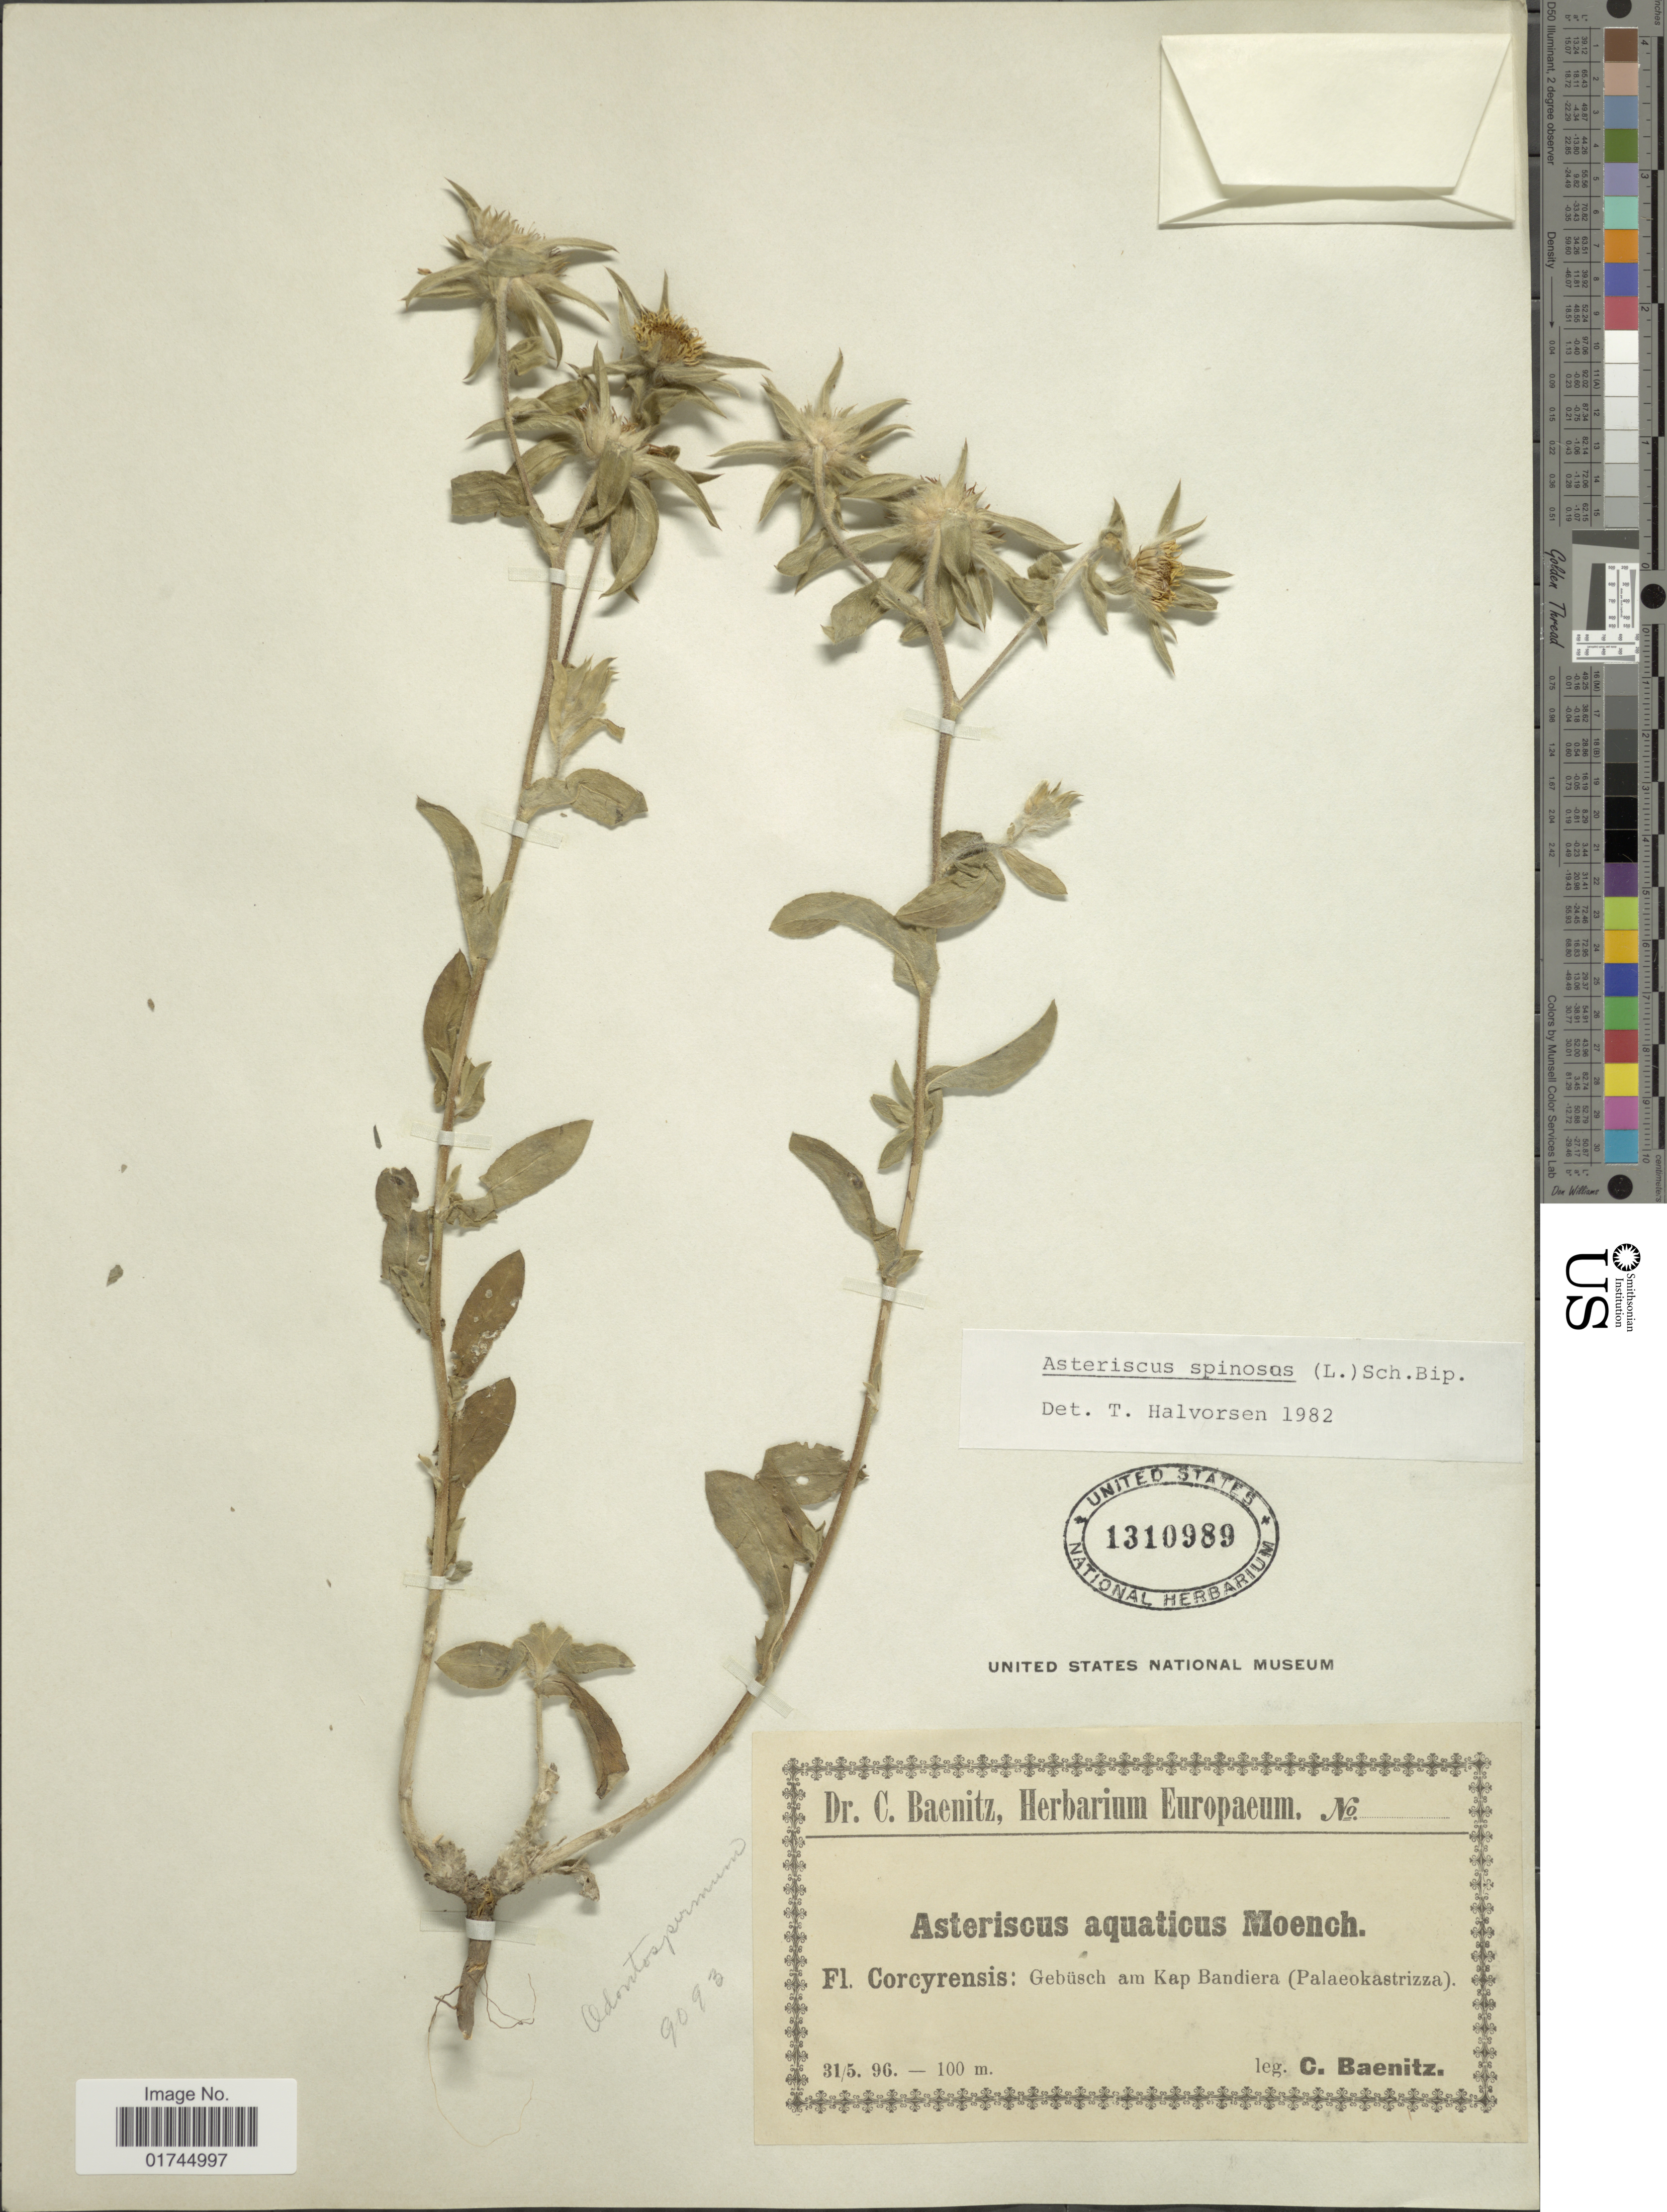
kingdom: Plantae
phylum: Tracheophyta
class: Magnoliopsida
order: Asterales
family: Asteraceae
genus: Asteriscus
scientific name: Asteriscus spinosus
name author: (L.) Sch. Bip.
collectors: C. G. Baenitz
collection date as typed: Transcribed d/m/y: 31/5/96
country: Greece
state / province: Ionian Islands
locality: Gebüsh am Kapo Bandiera ( Palaeokastrizza).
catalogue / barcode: US 1310989